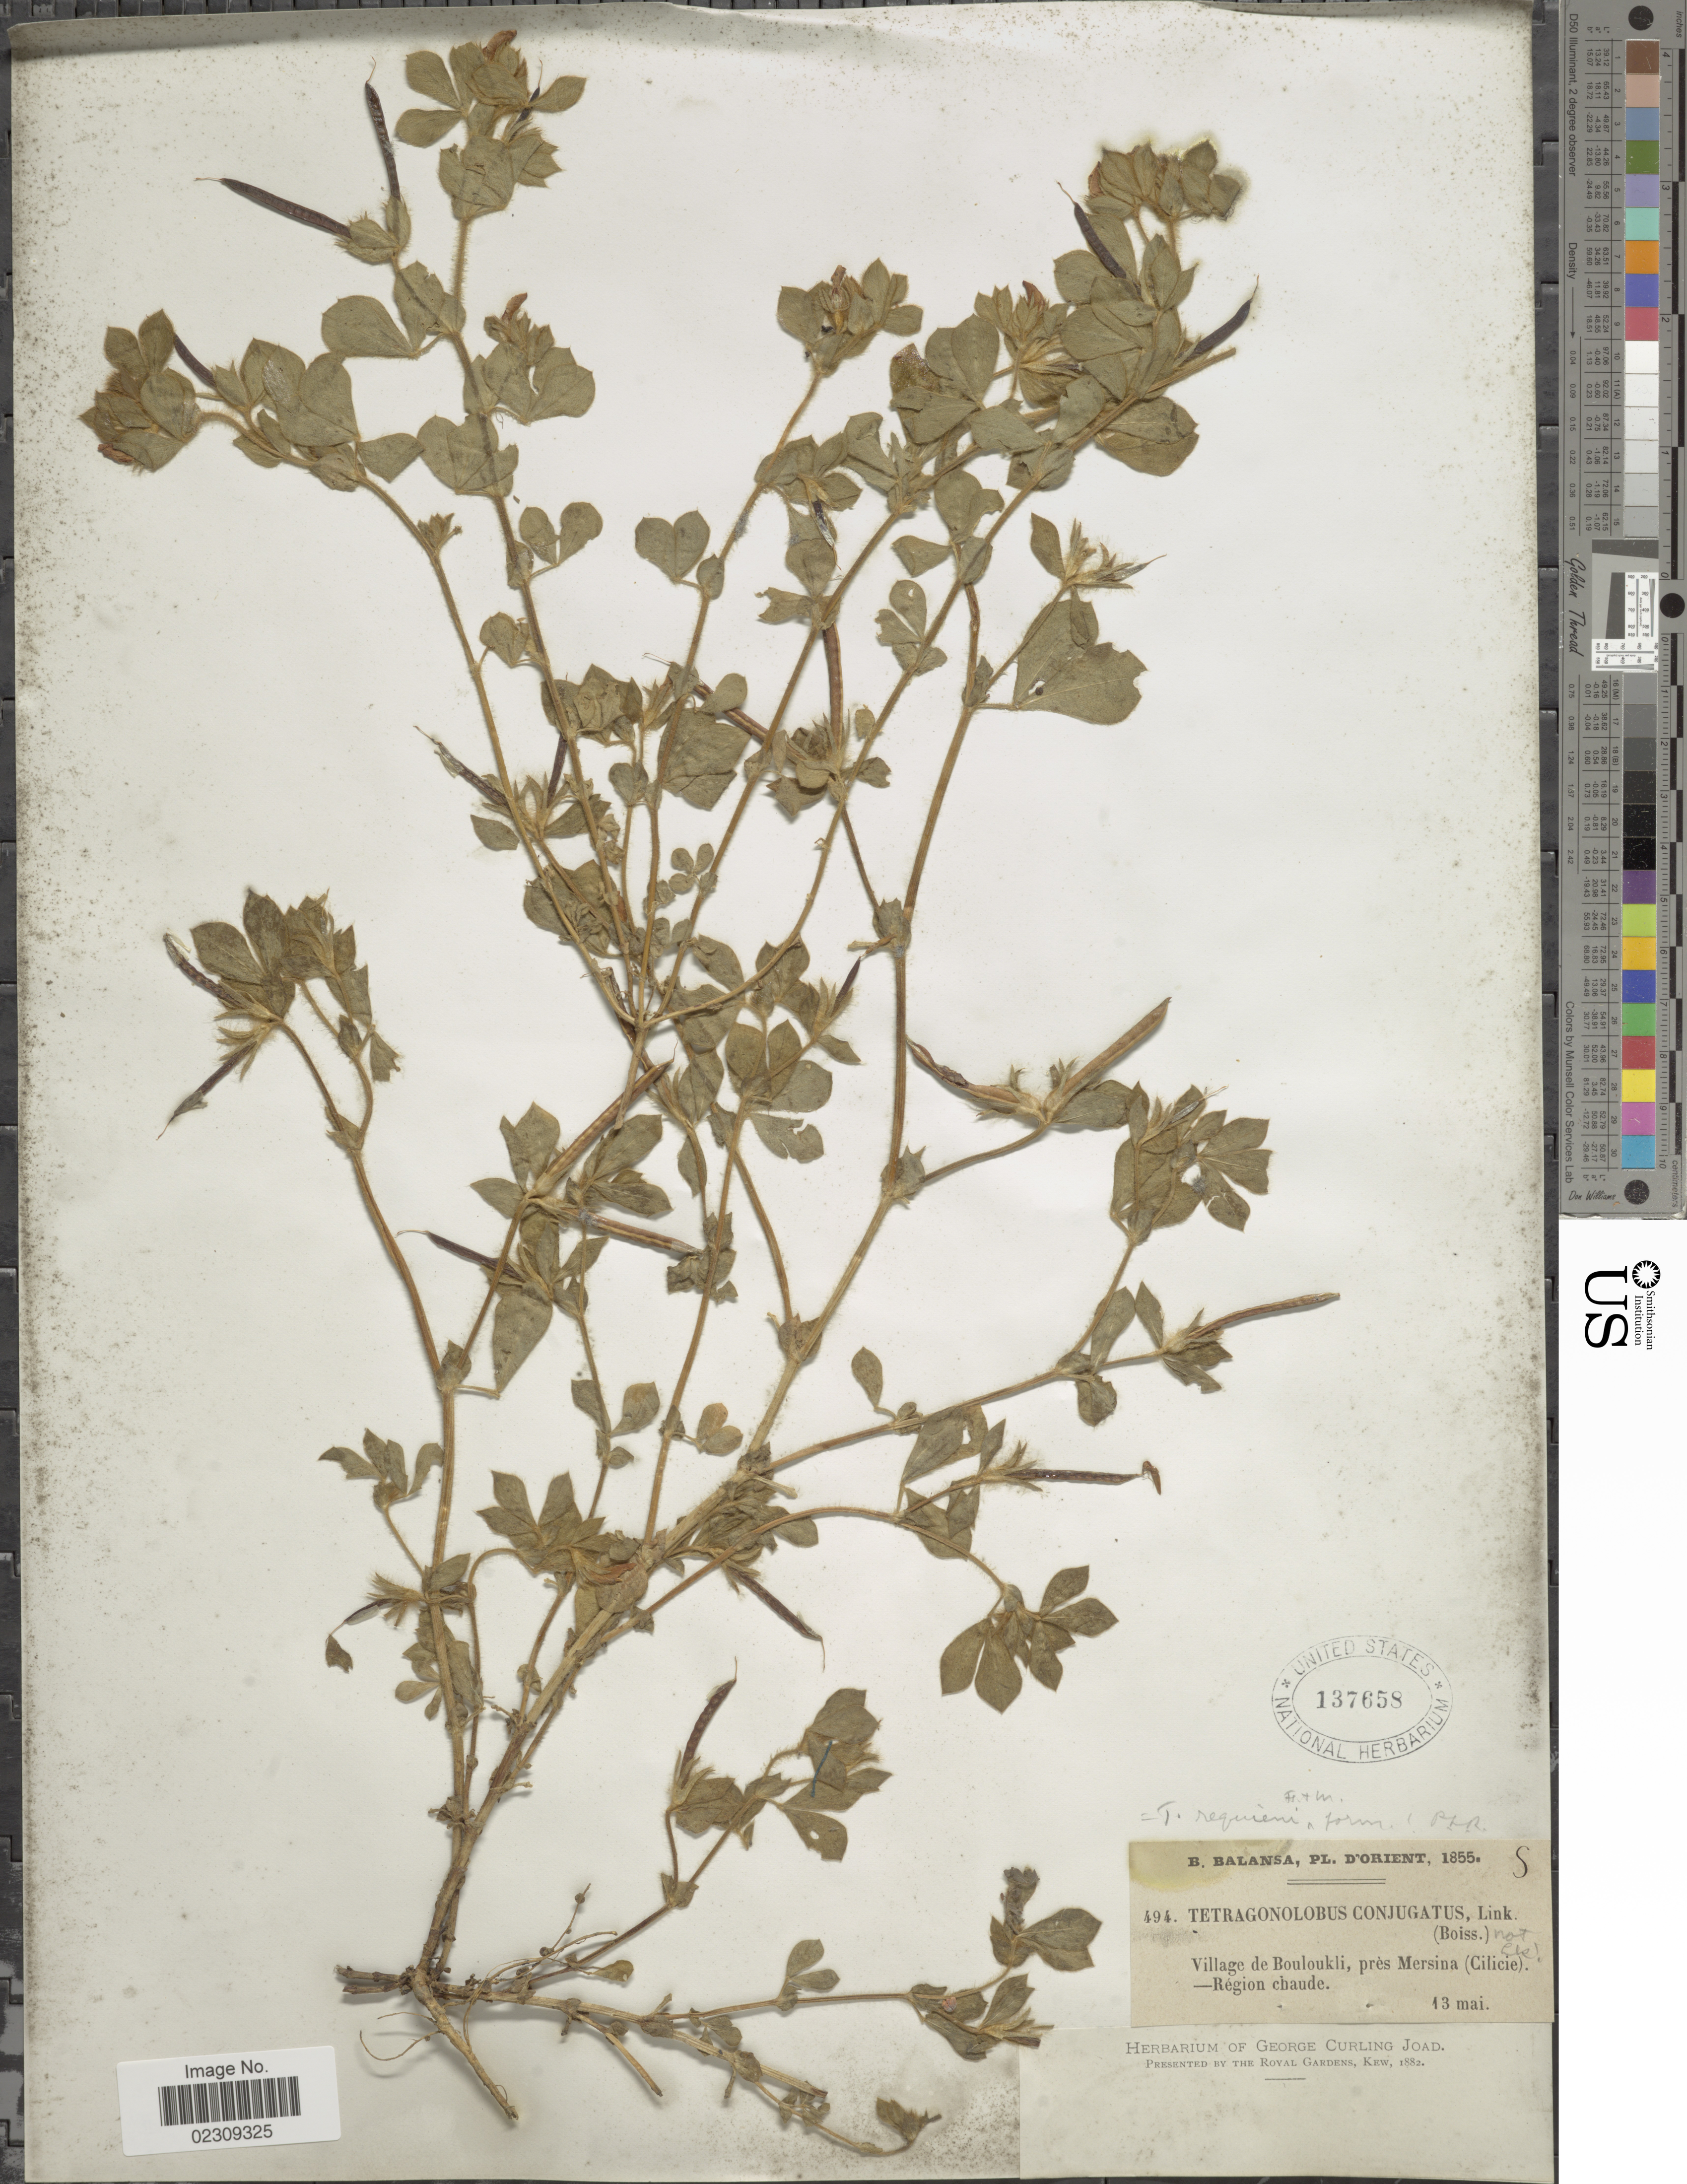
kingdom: Plantae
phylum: Tracheophyta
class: Magnoliopsida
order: Fabales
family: Fabaceae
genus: Tetragonolobus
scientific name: Tetragonolobus requienii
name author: (Sanguin.) Sanguin.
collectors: B. Balansa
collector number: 494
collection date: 1855-05-13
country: Turkey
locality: Orient, Village de Bouloukli, pres Mersina (Cilicie)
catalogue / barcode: US 137658